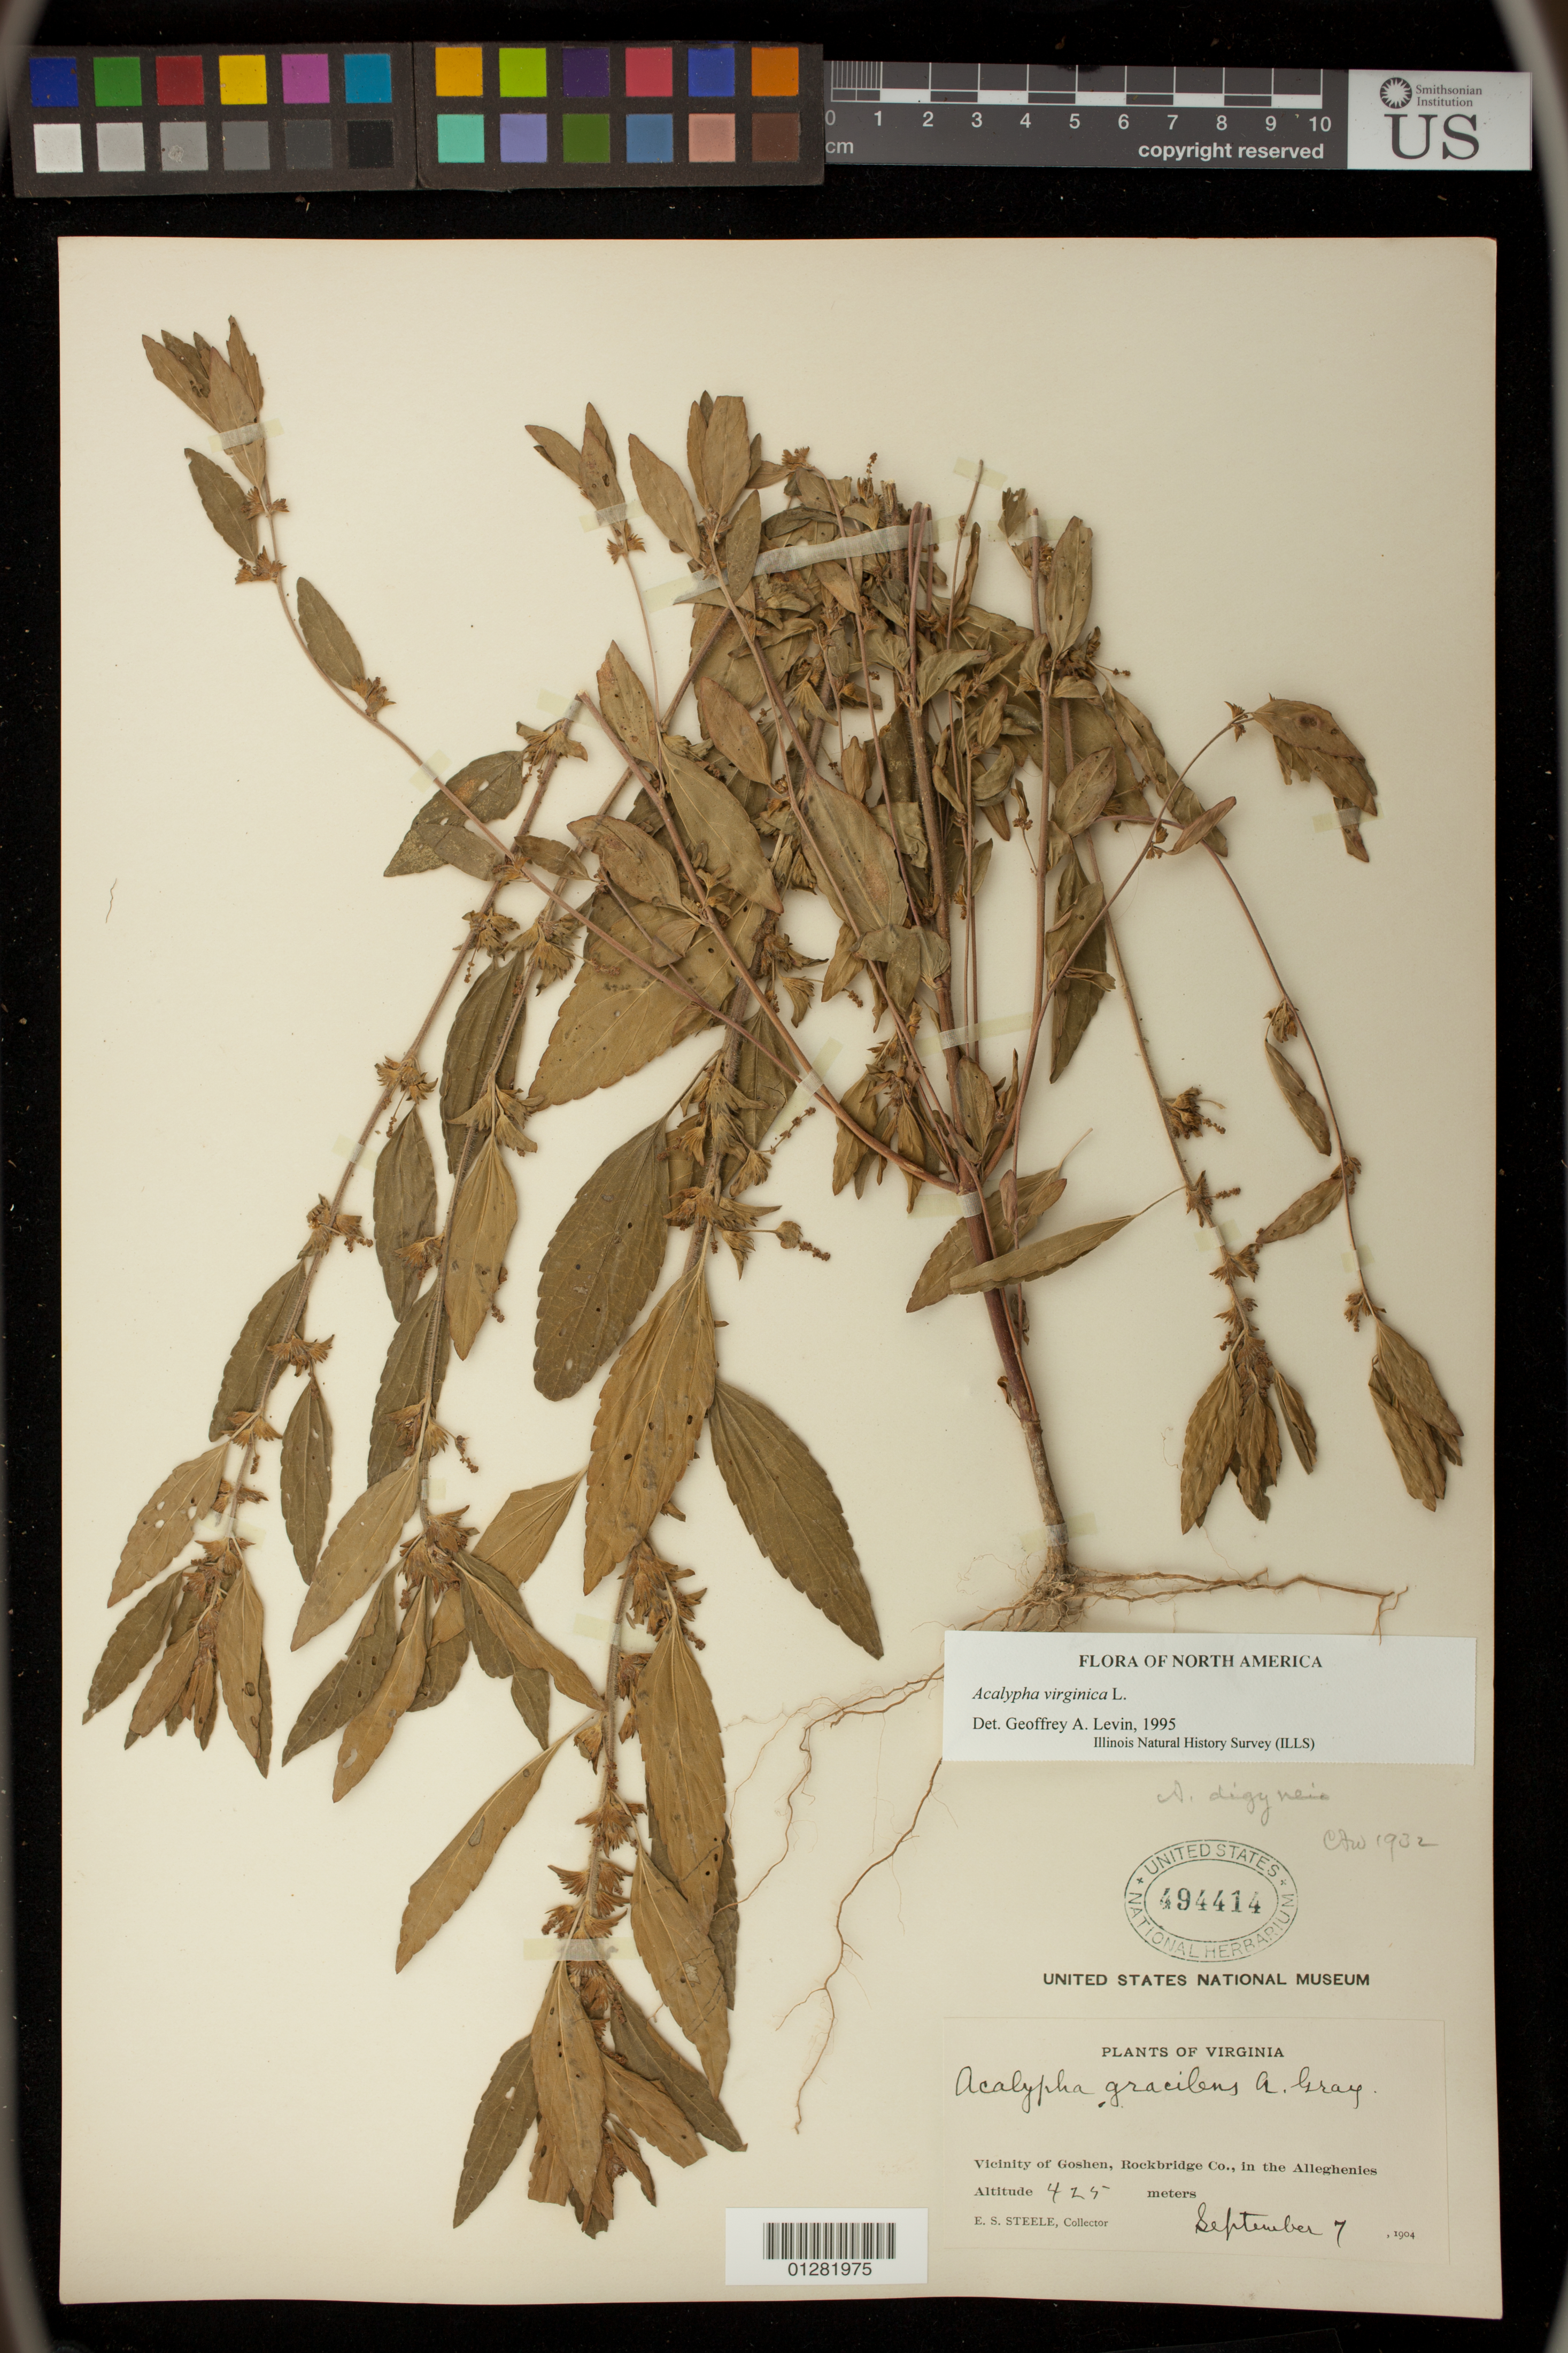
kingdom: Plantae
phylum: Tracheophyta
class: Magnoliopsida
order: Malpighiales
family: Euphorbiaceae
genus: Acalypha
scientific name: Acalypha virginica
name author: L.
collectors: E. Steele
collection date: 1904-09-07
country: United States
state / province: Virginia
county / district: Rockbridge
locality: Vicinity of Goshen, in the Alleghenies.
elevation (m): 425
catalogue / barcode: US 494414